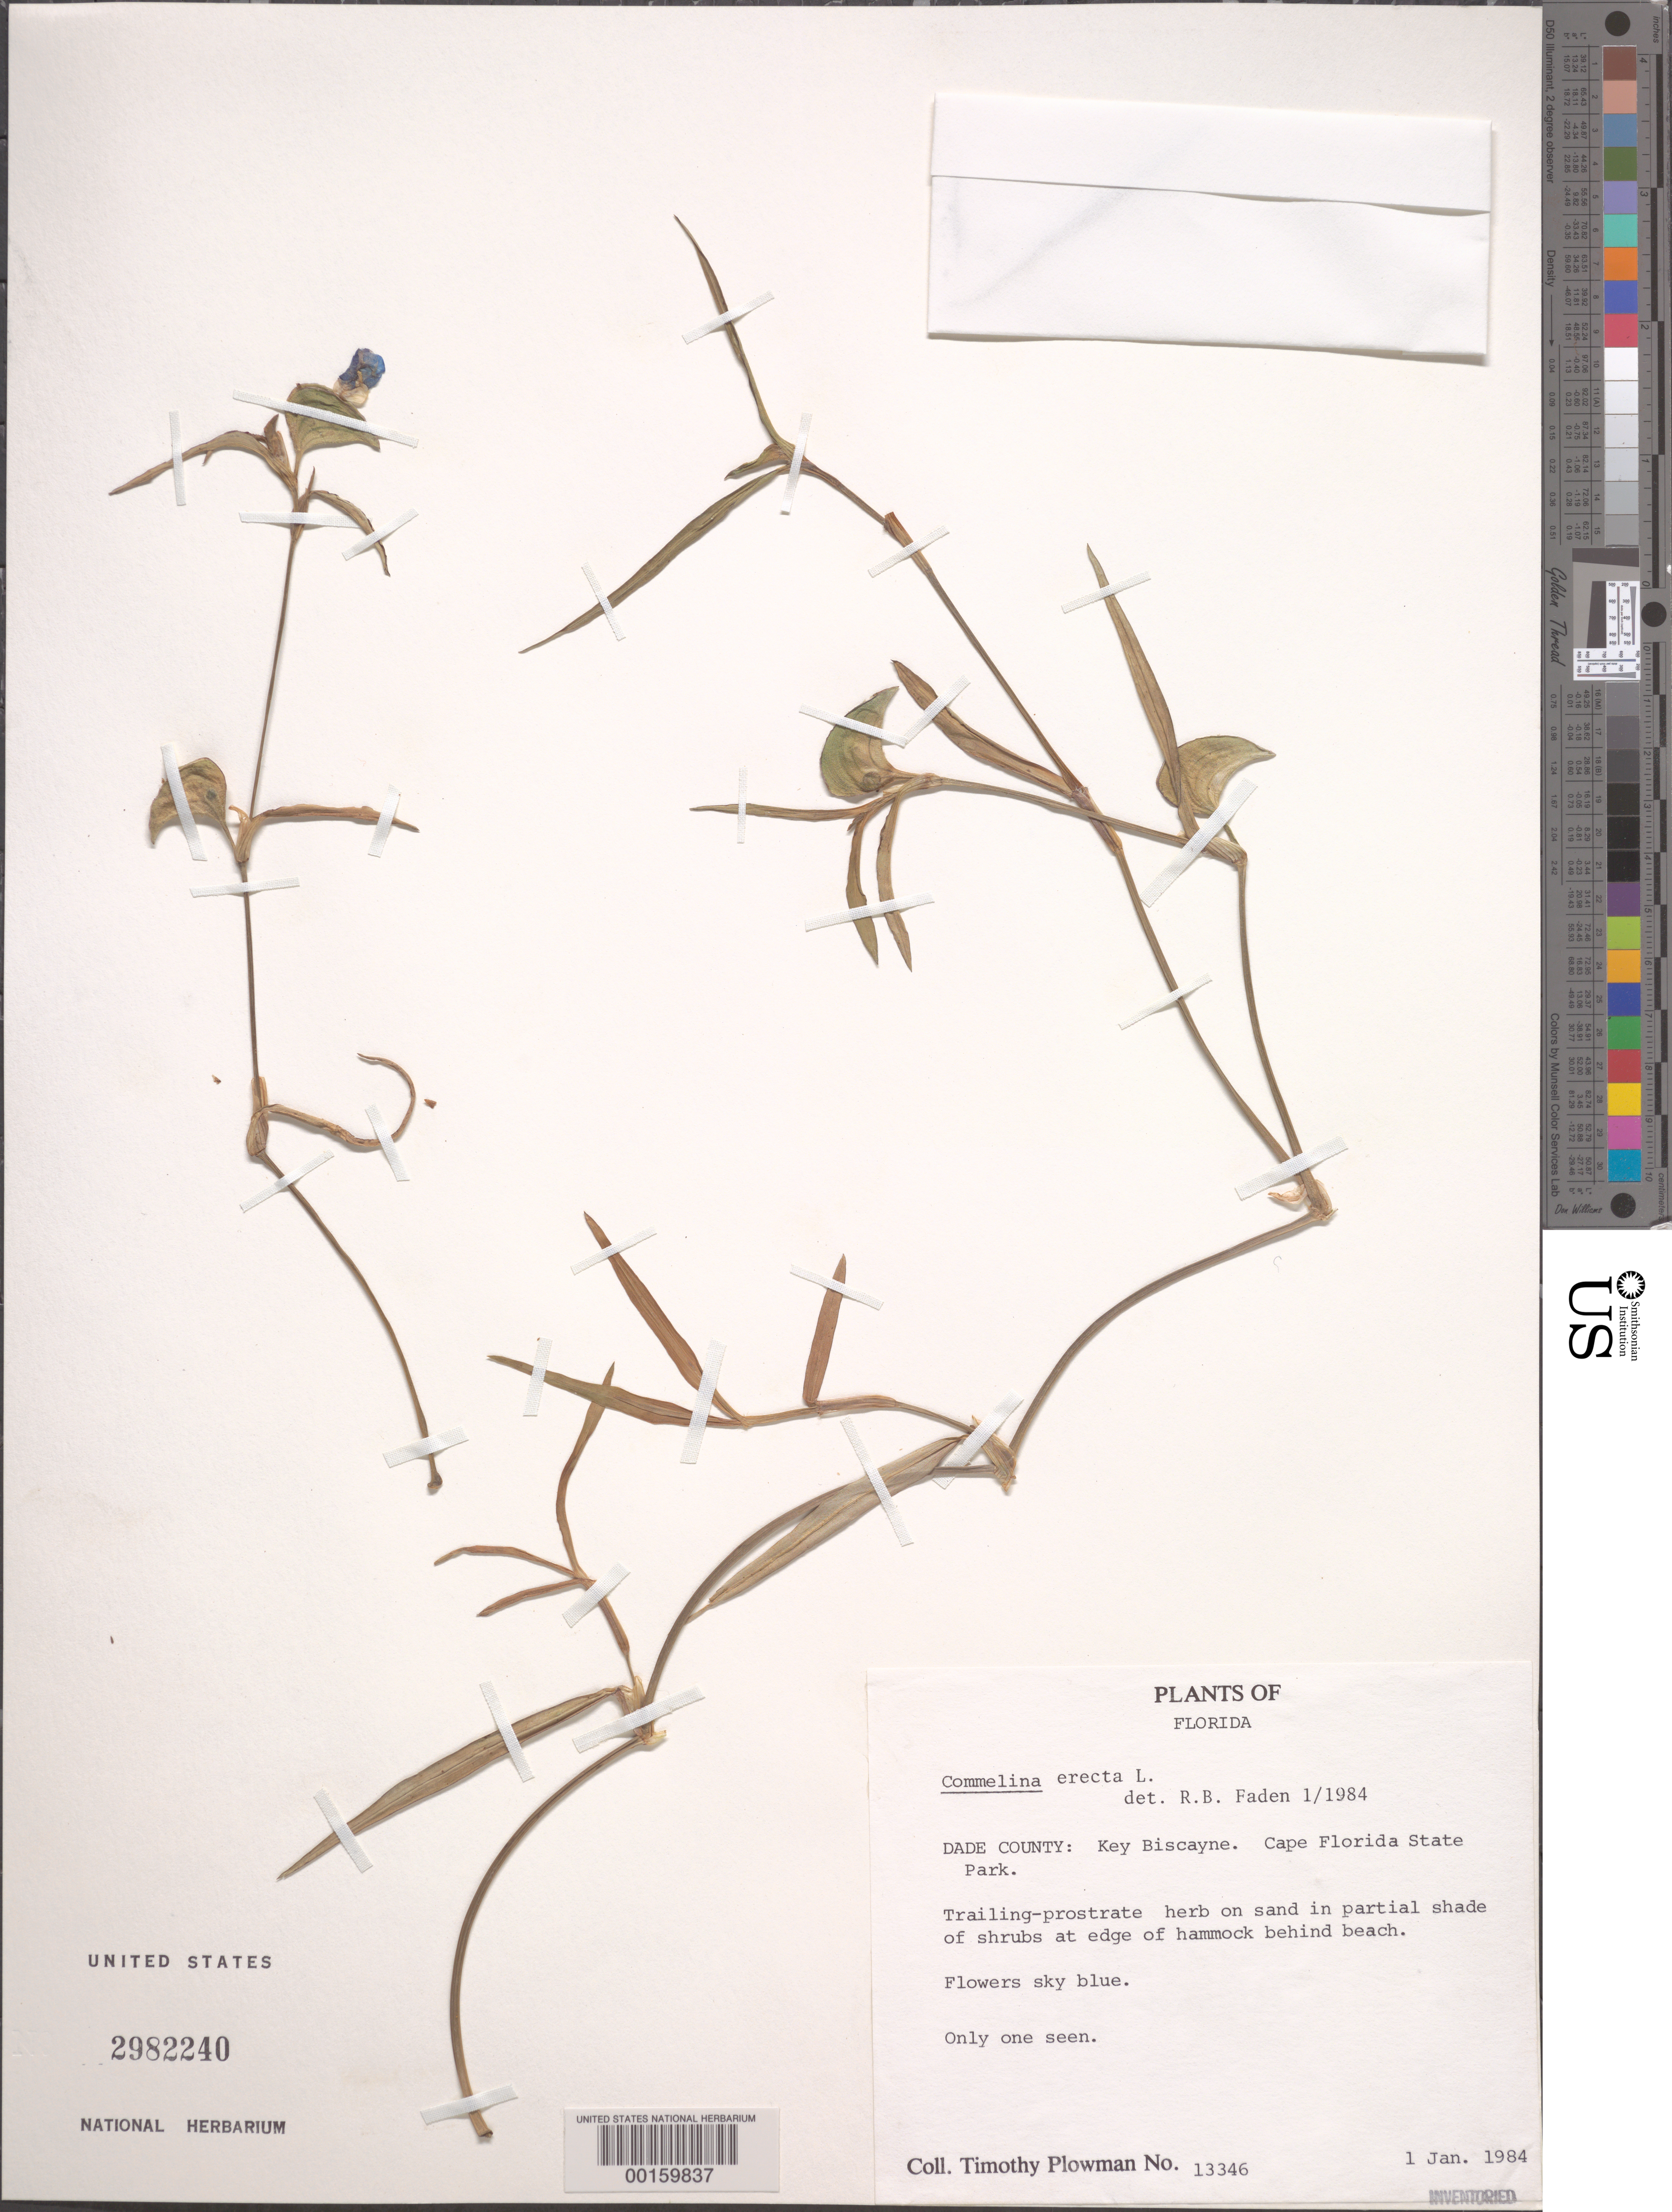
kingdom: Plantae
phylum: Tracheophyta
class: Liliopsida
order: Commelinales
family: Commelinaceae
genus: Commelina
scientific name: Commelina erecta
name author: L.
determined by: Faden, Robert B., (US), Smithsonian Institution - National Museum of Natural History (UNITED STATES)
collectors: T. Plowman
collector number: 13346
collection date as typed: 01 Jan 1984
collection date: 1984-01-01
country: United States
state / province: Florida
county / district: Dade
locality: Key biscayne. cape florida state park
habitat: On sand in part shade, at edge of hammock behind beach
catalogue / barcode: US 2982240